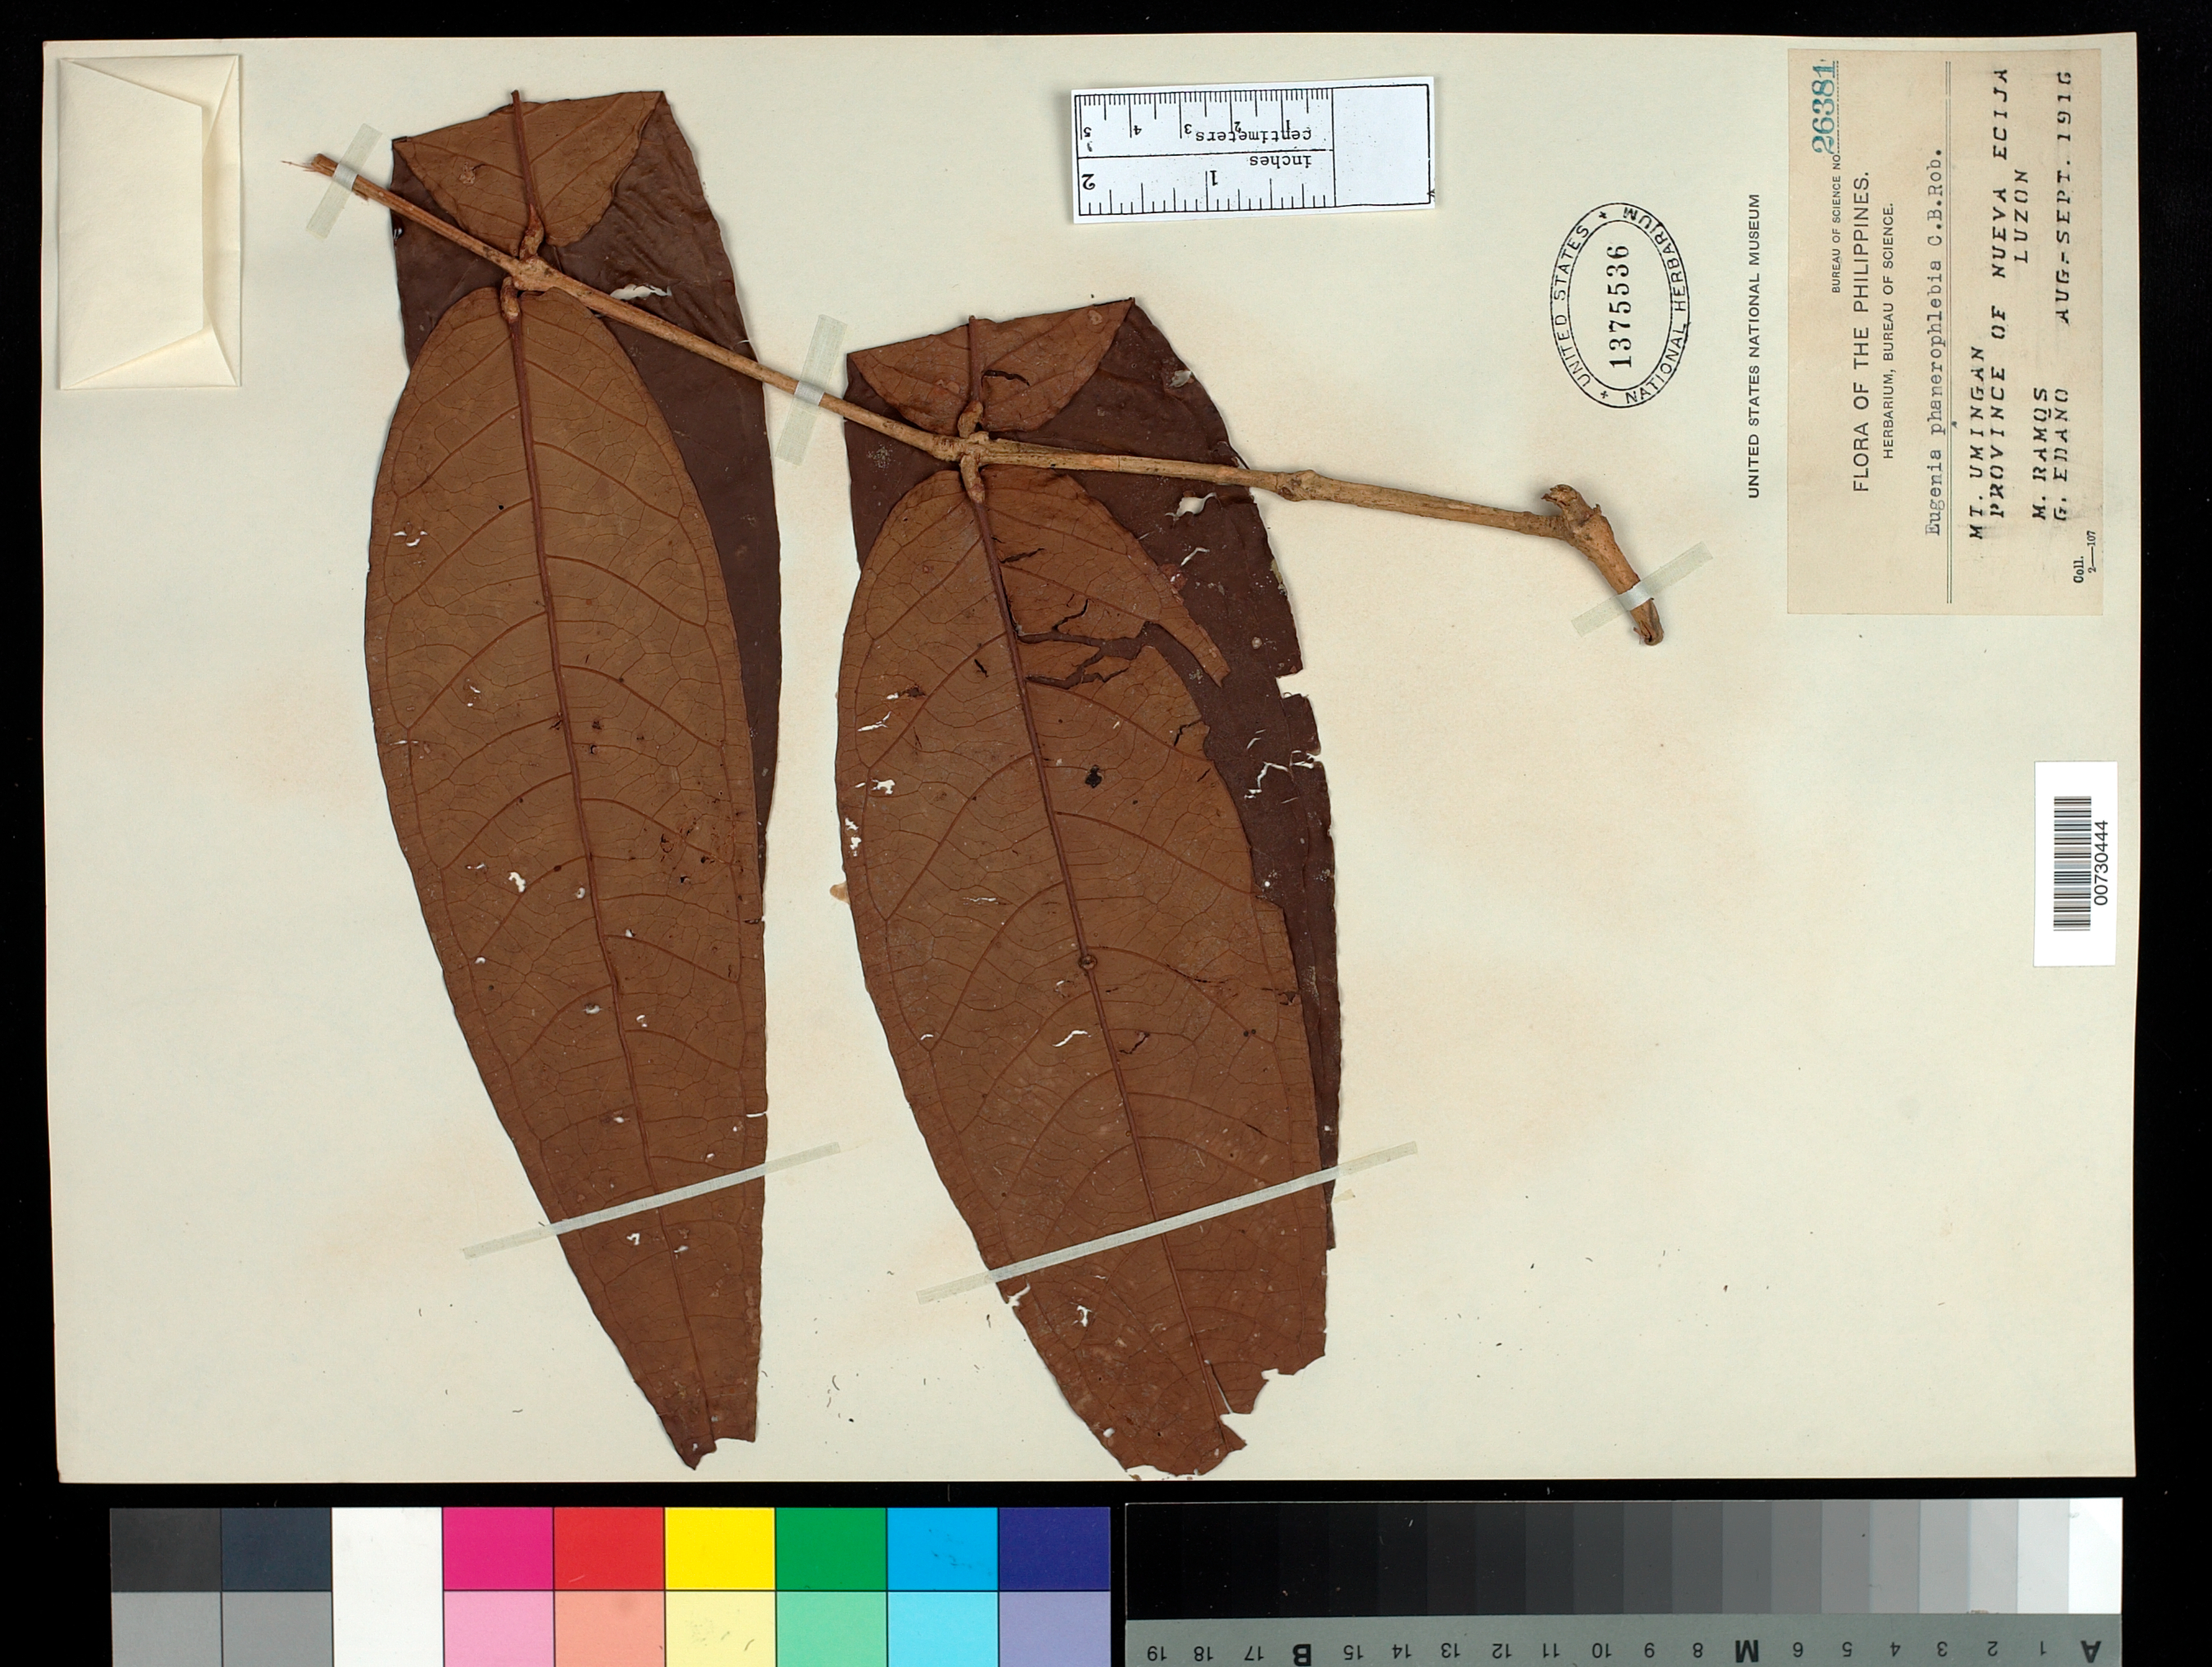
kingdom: Plantae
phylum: Tracheophyta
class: Magnoliopsida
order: Myrtales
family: Myrtaceae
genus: Syzygium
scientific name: Syzygium phanerophlebium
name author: (C.B. Rob.) Merr.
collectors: M. Ramos & G. E. Edaño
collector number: Bur. Sci. 26381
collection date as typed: Aug 1916 to -- Sep 1916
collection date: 1916-08/1916-09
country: Philippines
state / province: Central Luzon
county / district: Nueva Ecija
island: Luzon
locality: Mt. Umingan.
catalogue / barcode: US 1375536